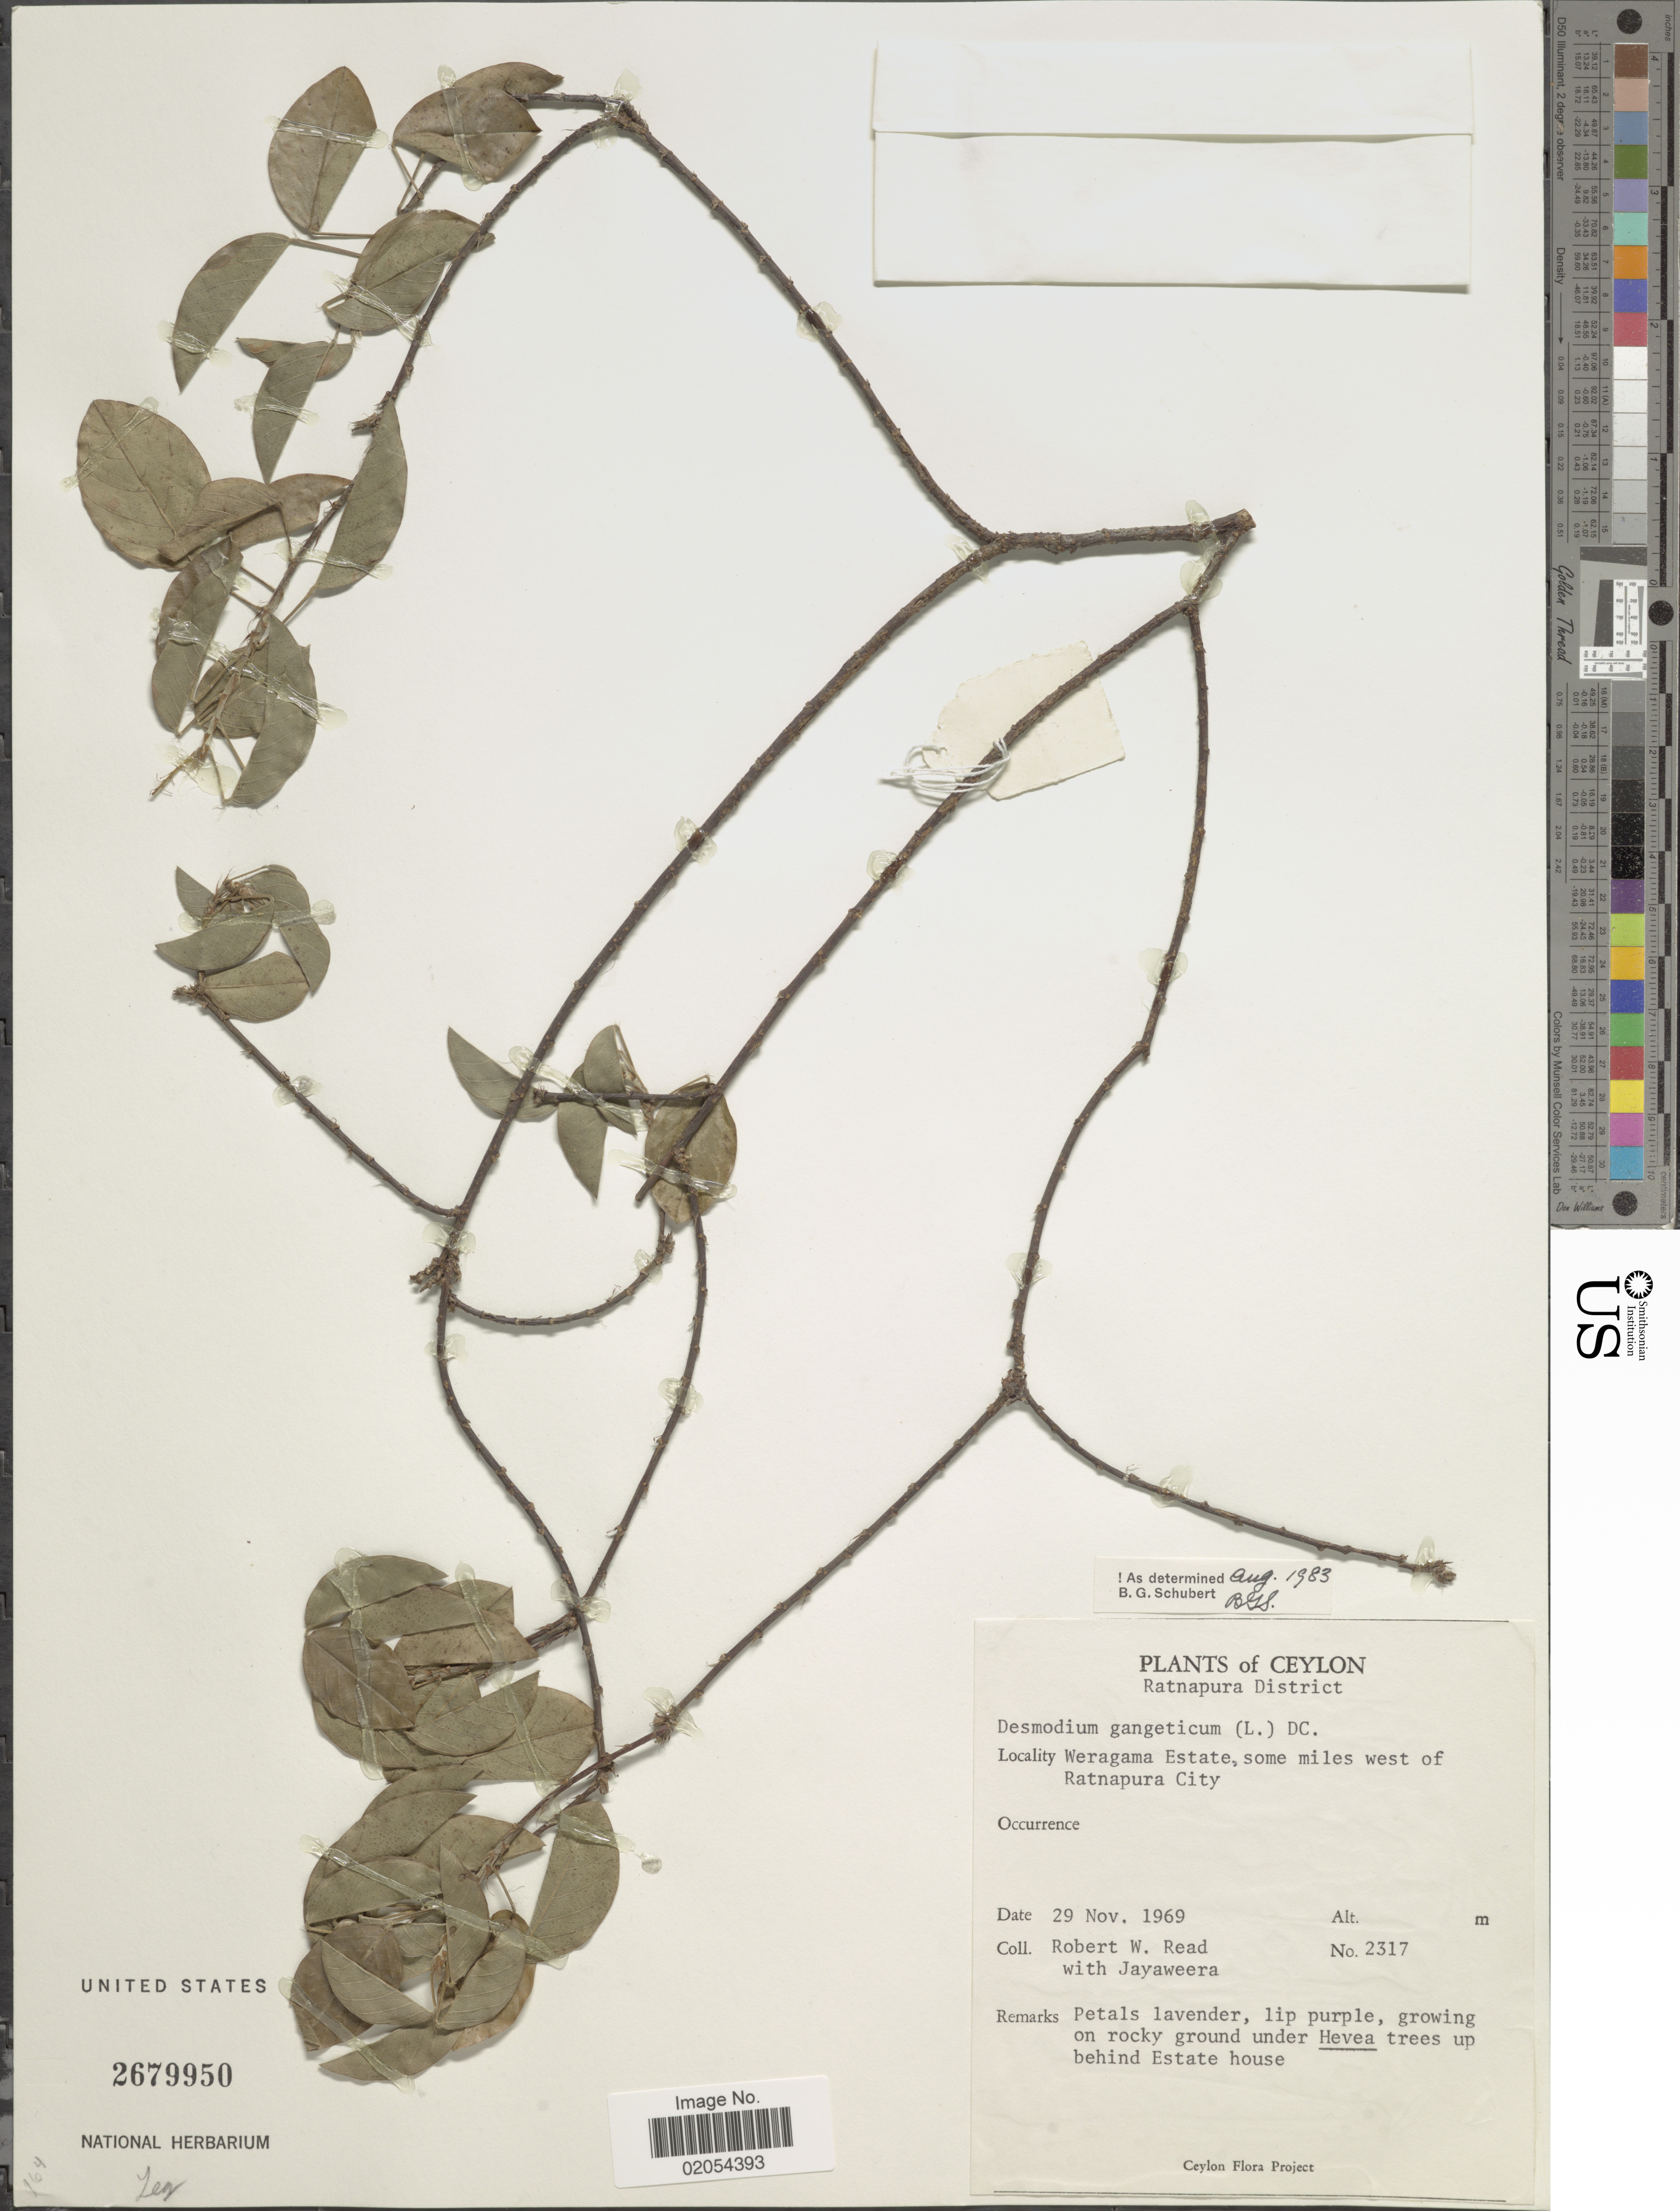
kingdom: Plantae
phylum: Tracheophyta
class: Magnoliopsida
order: Fabales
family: Fabaceae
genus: Pleurolobus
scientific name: Pleurolobus gangeticus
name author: (L.) J. St.-Hil. ex H. Ohashi & K. Ohashi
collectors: R. W. Read & -. Jayaweera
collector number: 2317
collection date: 1969-11-29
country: Sri Lanka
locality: Ceylon, Ratnapura District, Weragama Estate, some miles west of Ratnapura City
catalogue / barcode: US 2679950